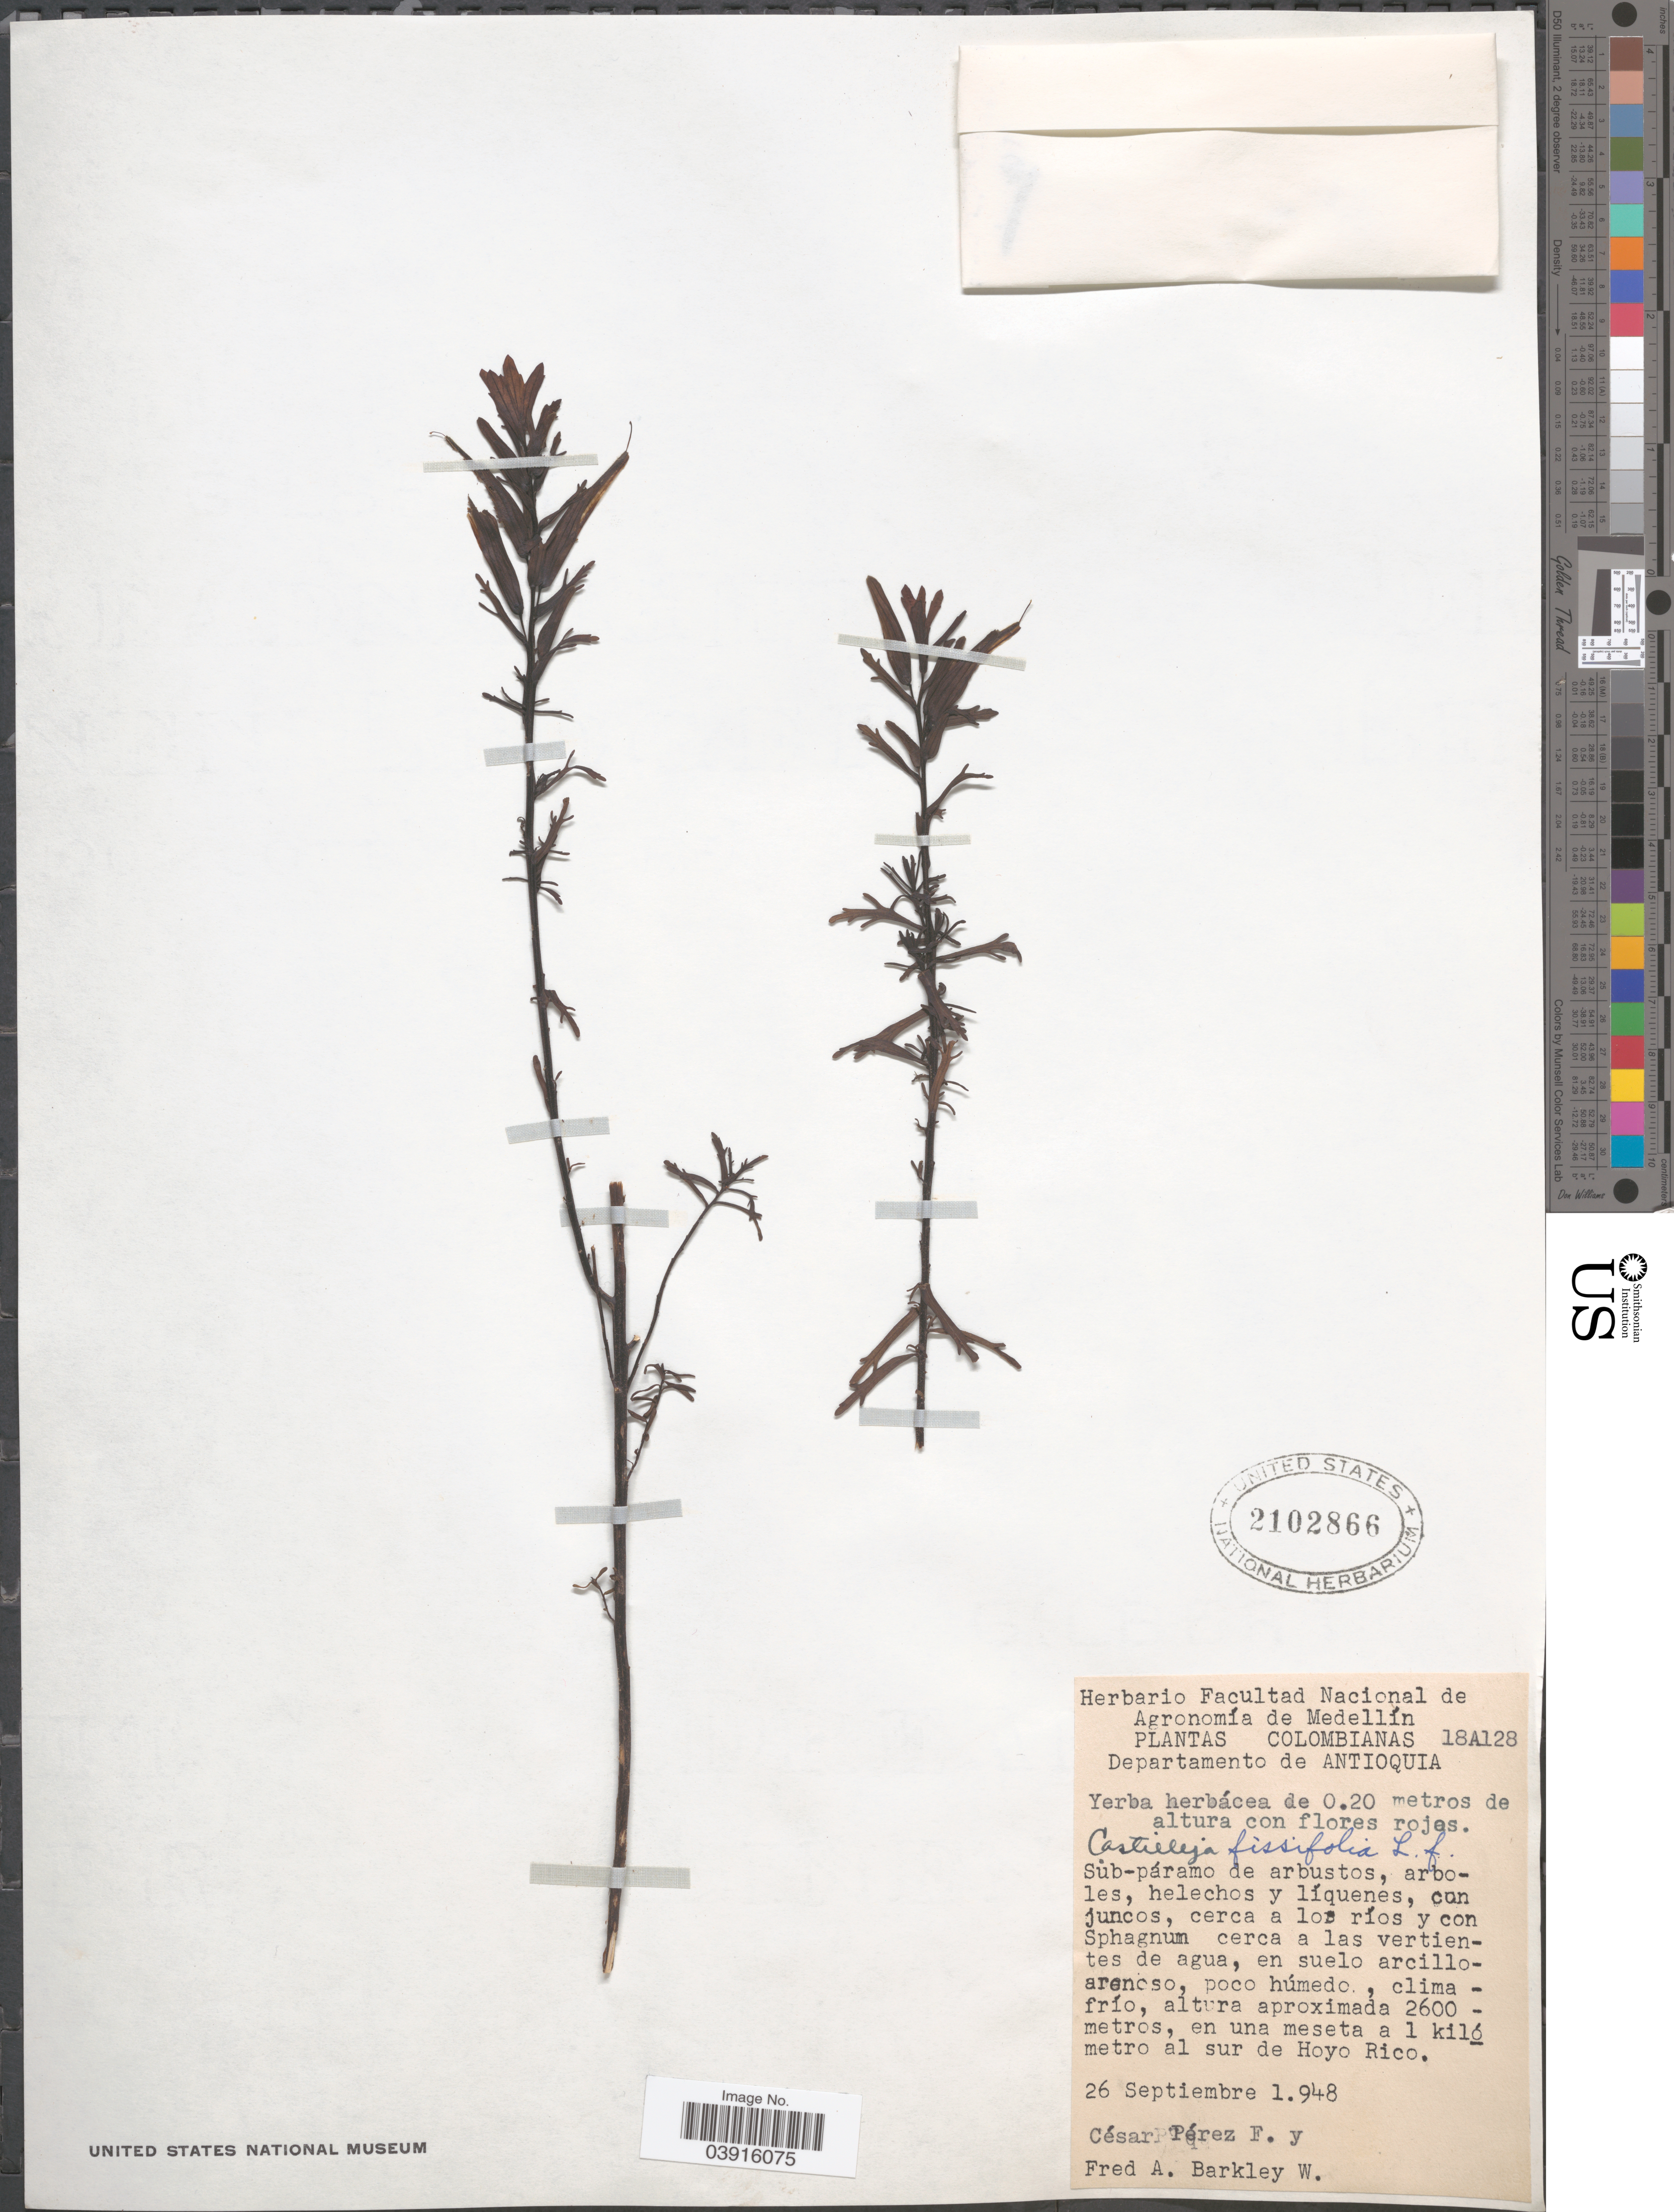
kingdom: Plantae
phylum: Tracheophyta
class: Magnoliopsida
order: Lamiales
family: Orobanchaceae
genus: Castilleja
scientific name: Castilleja fissifolia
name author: L. f.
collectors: C. Perez F. & F. Barkley W.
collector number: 18A128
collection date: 1948-09-26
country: Colombia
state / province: Antioquia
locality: Departamento de Antioquia. En una meseta a 1 kilómetro al sur de Hoyo Rico.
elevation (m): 2600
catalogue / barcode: US 2102866